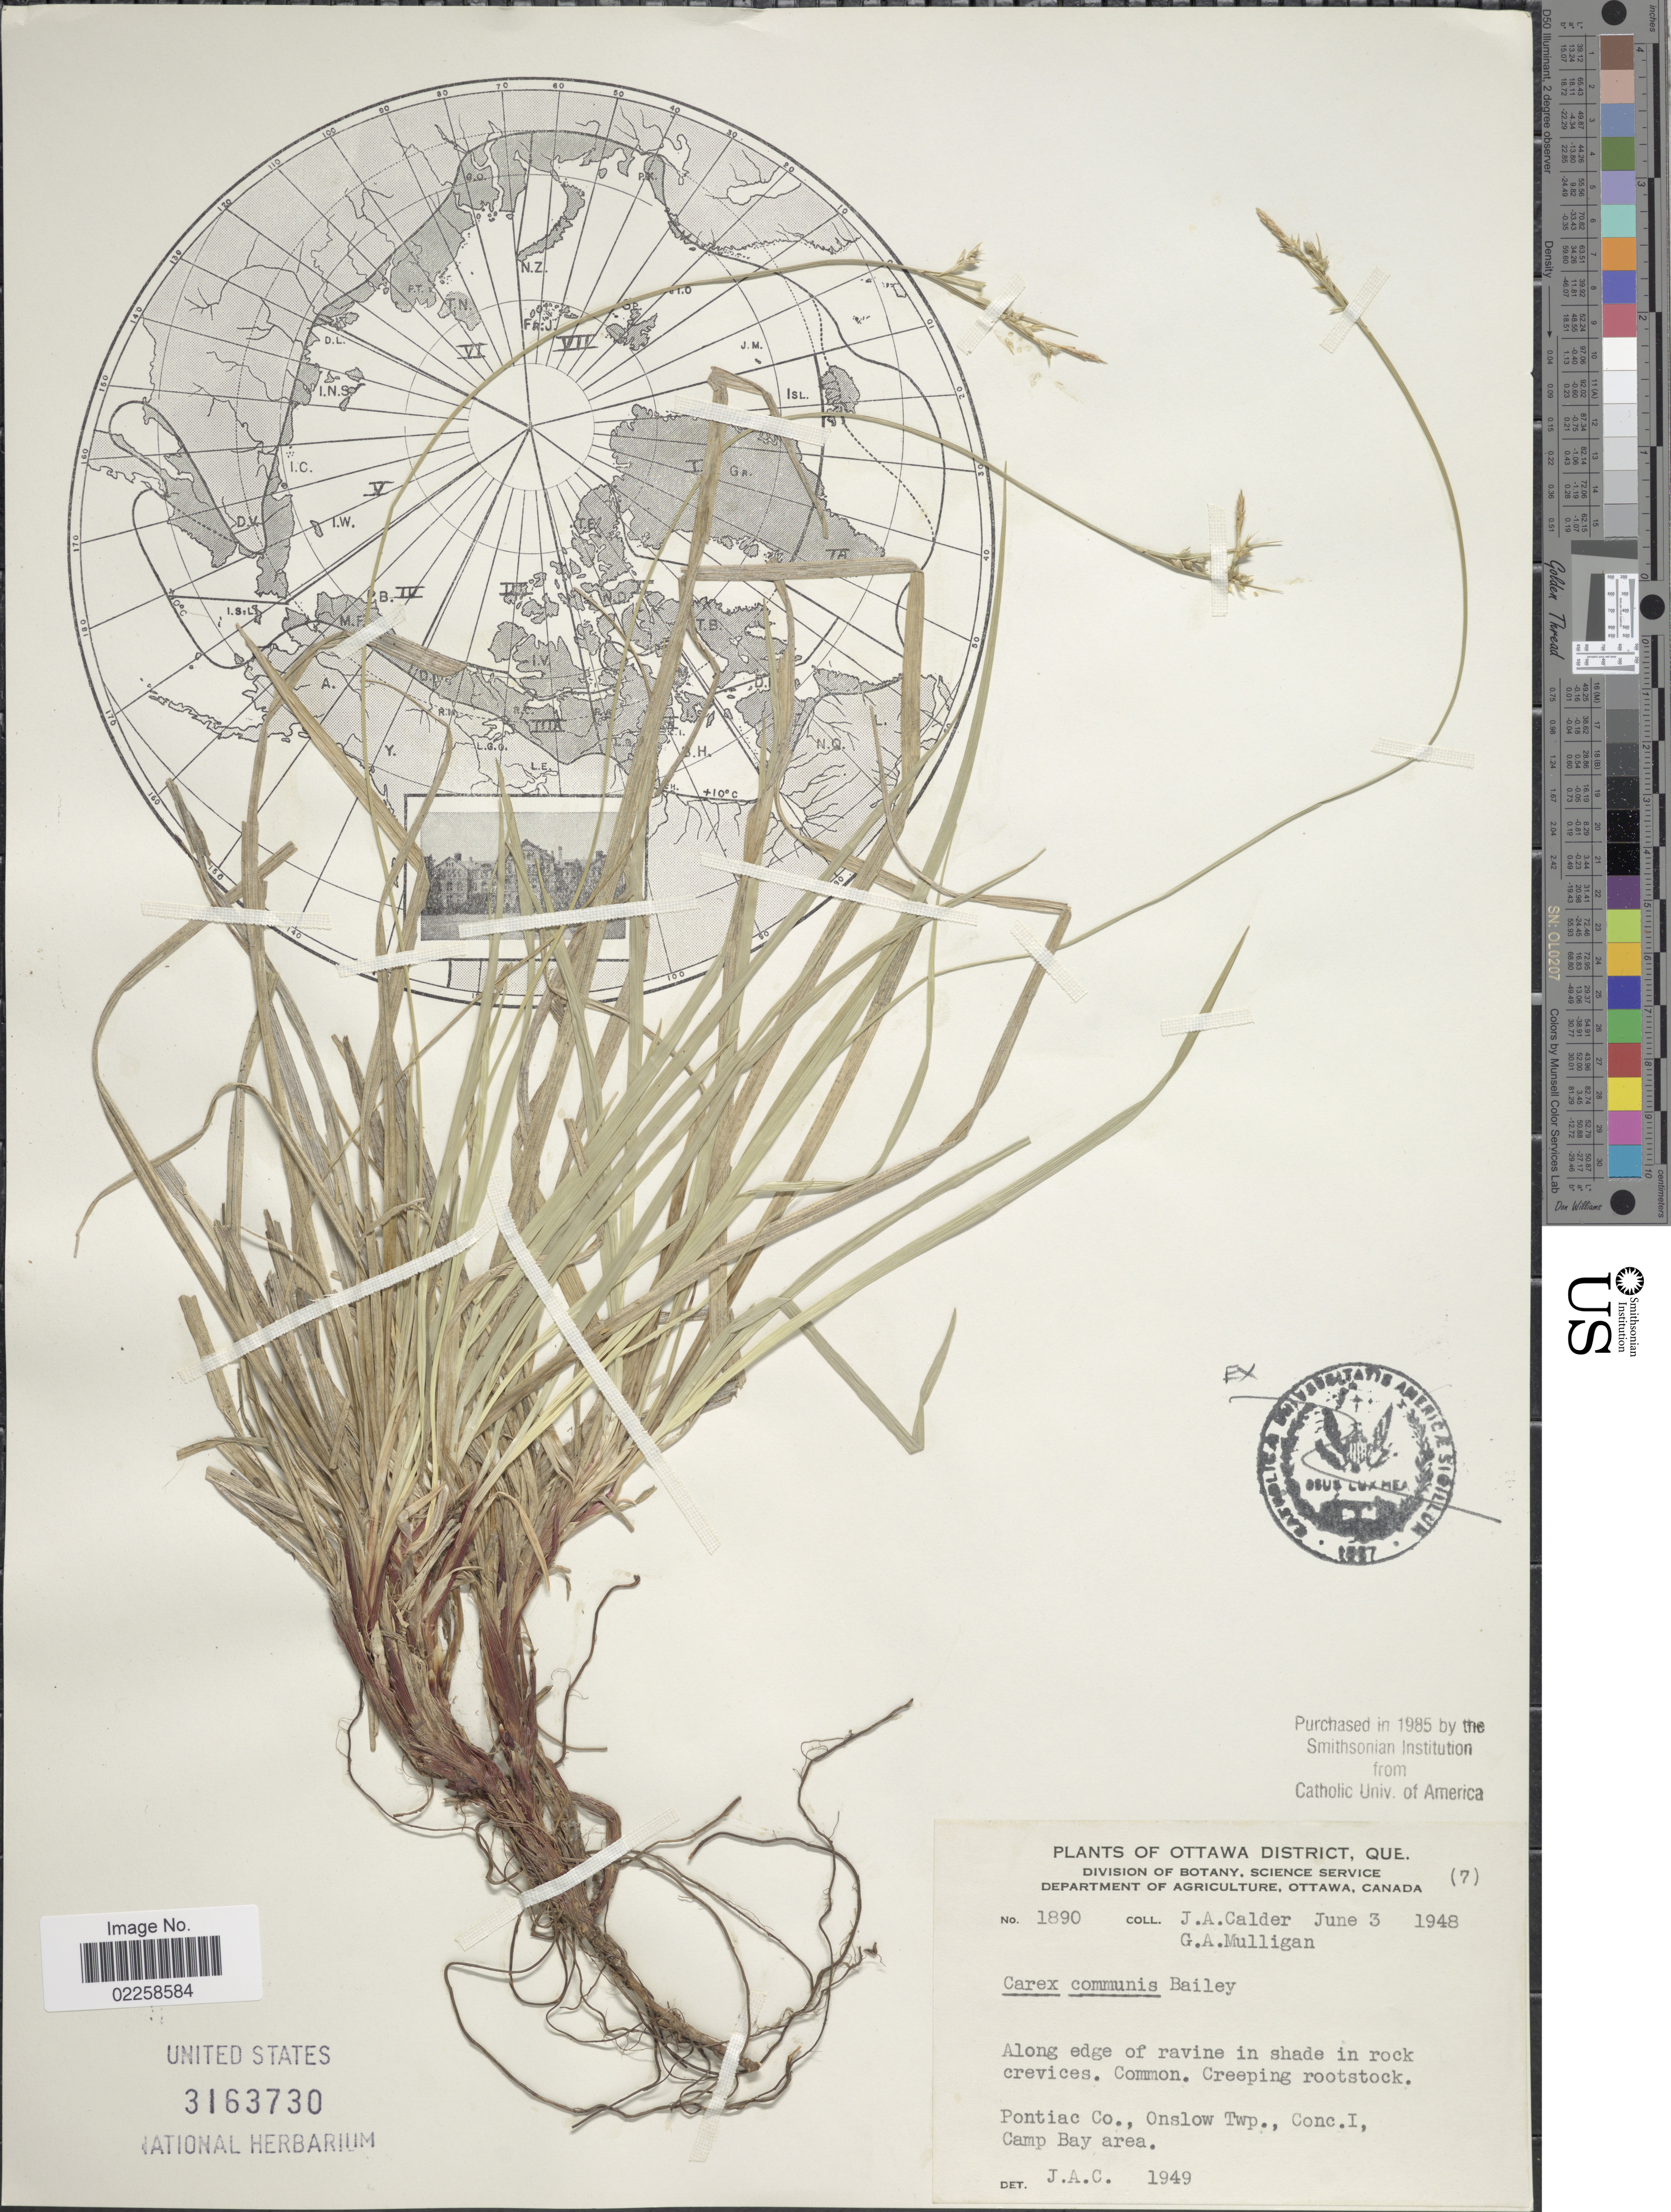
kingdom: Plantae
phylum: Tracheophyta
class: Liliopsida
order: Poales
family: Cyperaceae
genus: Carex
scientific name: Carex communis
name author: L.H. Bailey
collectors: J. A. Calder & G. Mulligan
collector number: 1890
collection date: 1948-06-03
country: Canada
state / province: Quebec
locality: Ottawa District. Along edge of ravine in shade in rock crevices. Pontiac Co., Onslow Twp., Conc. I, Camp Bay area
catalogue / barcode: US 3163730